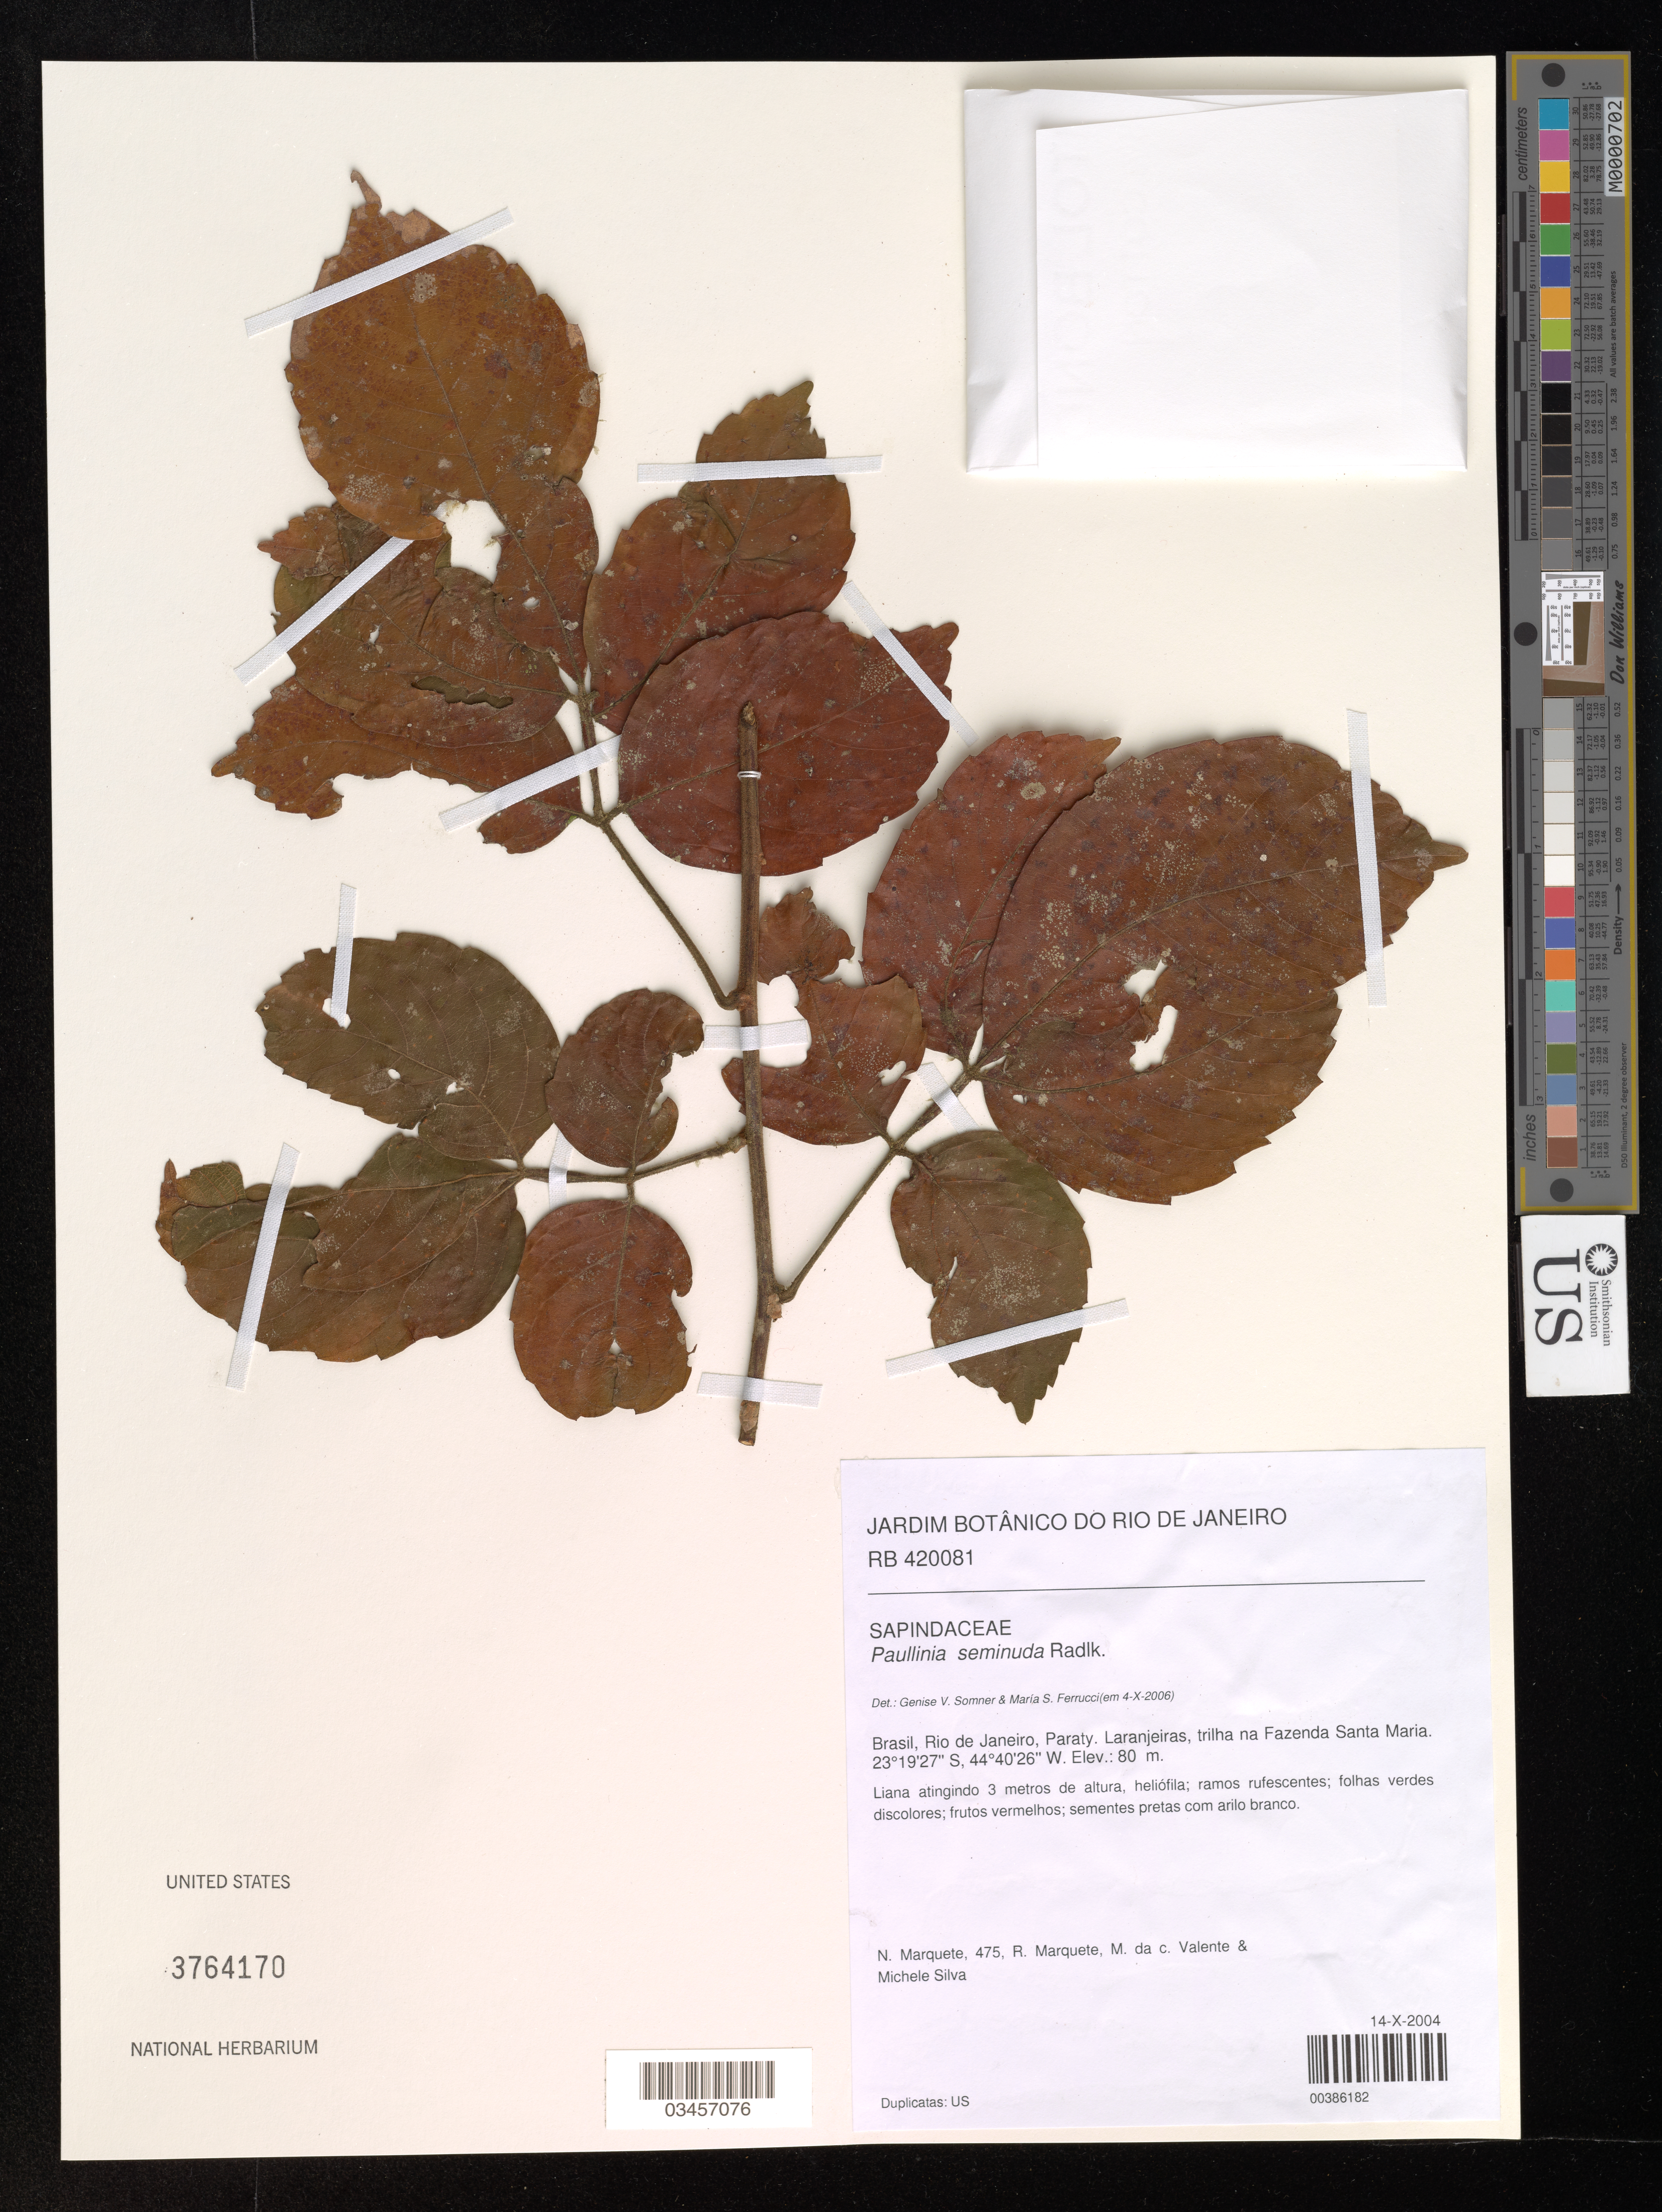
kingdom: Plantae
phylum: Tracheophyta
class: Magnoliopsida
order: Sapindales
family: Sapindaceae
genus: Paullinia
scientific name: Paullinia seminuda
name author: Radlk.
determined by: Somner, G. V.; Ferrucci, M. S.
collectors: N. Marquete, R. Marquete, M. Valente & M. Silva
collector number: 475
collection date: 2004-10-14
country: Brazil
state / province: Rio de Janeiro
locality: Paraty. Laranjeiras, rilha na Fazenda Santa Maria.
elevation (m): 80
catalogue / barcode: US 3764170